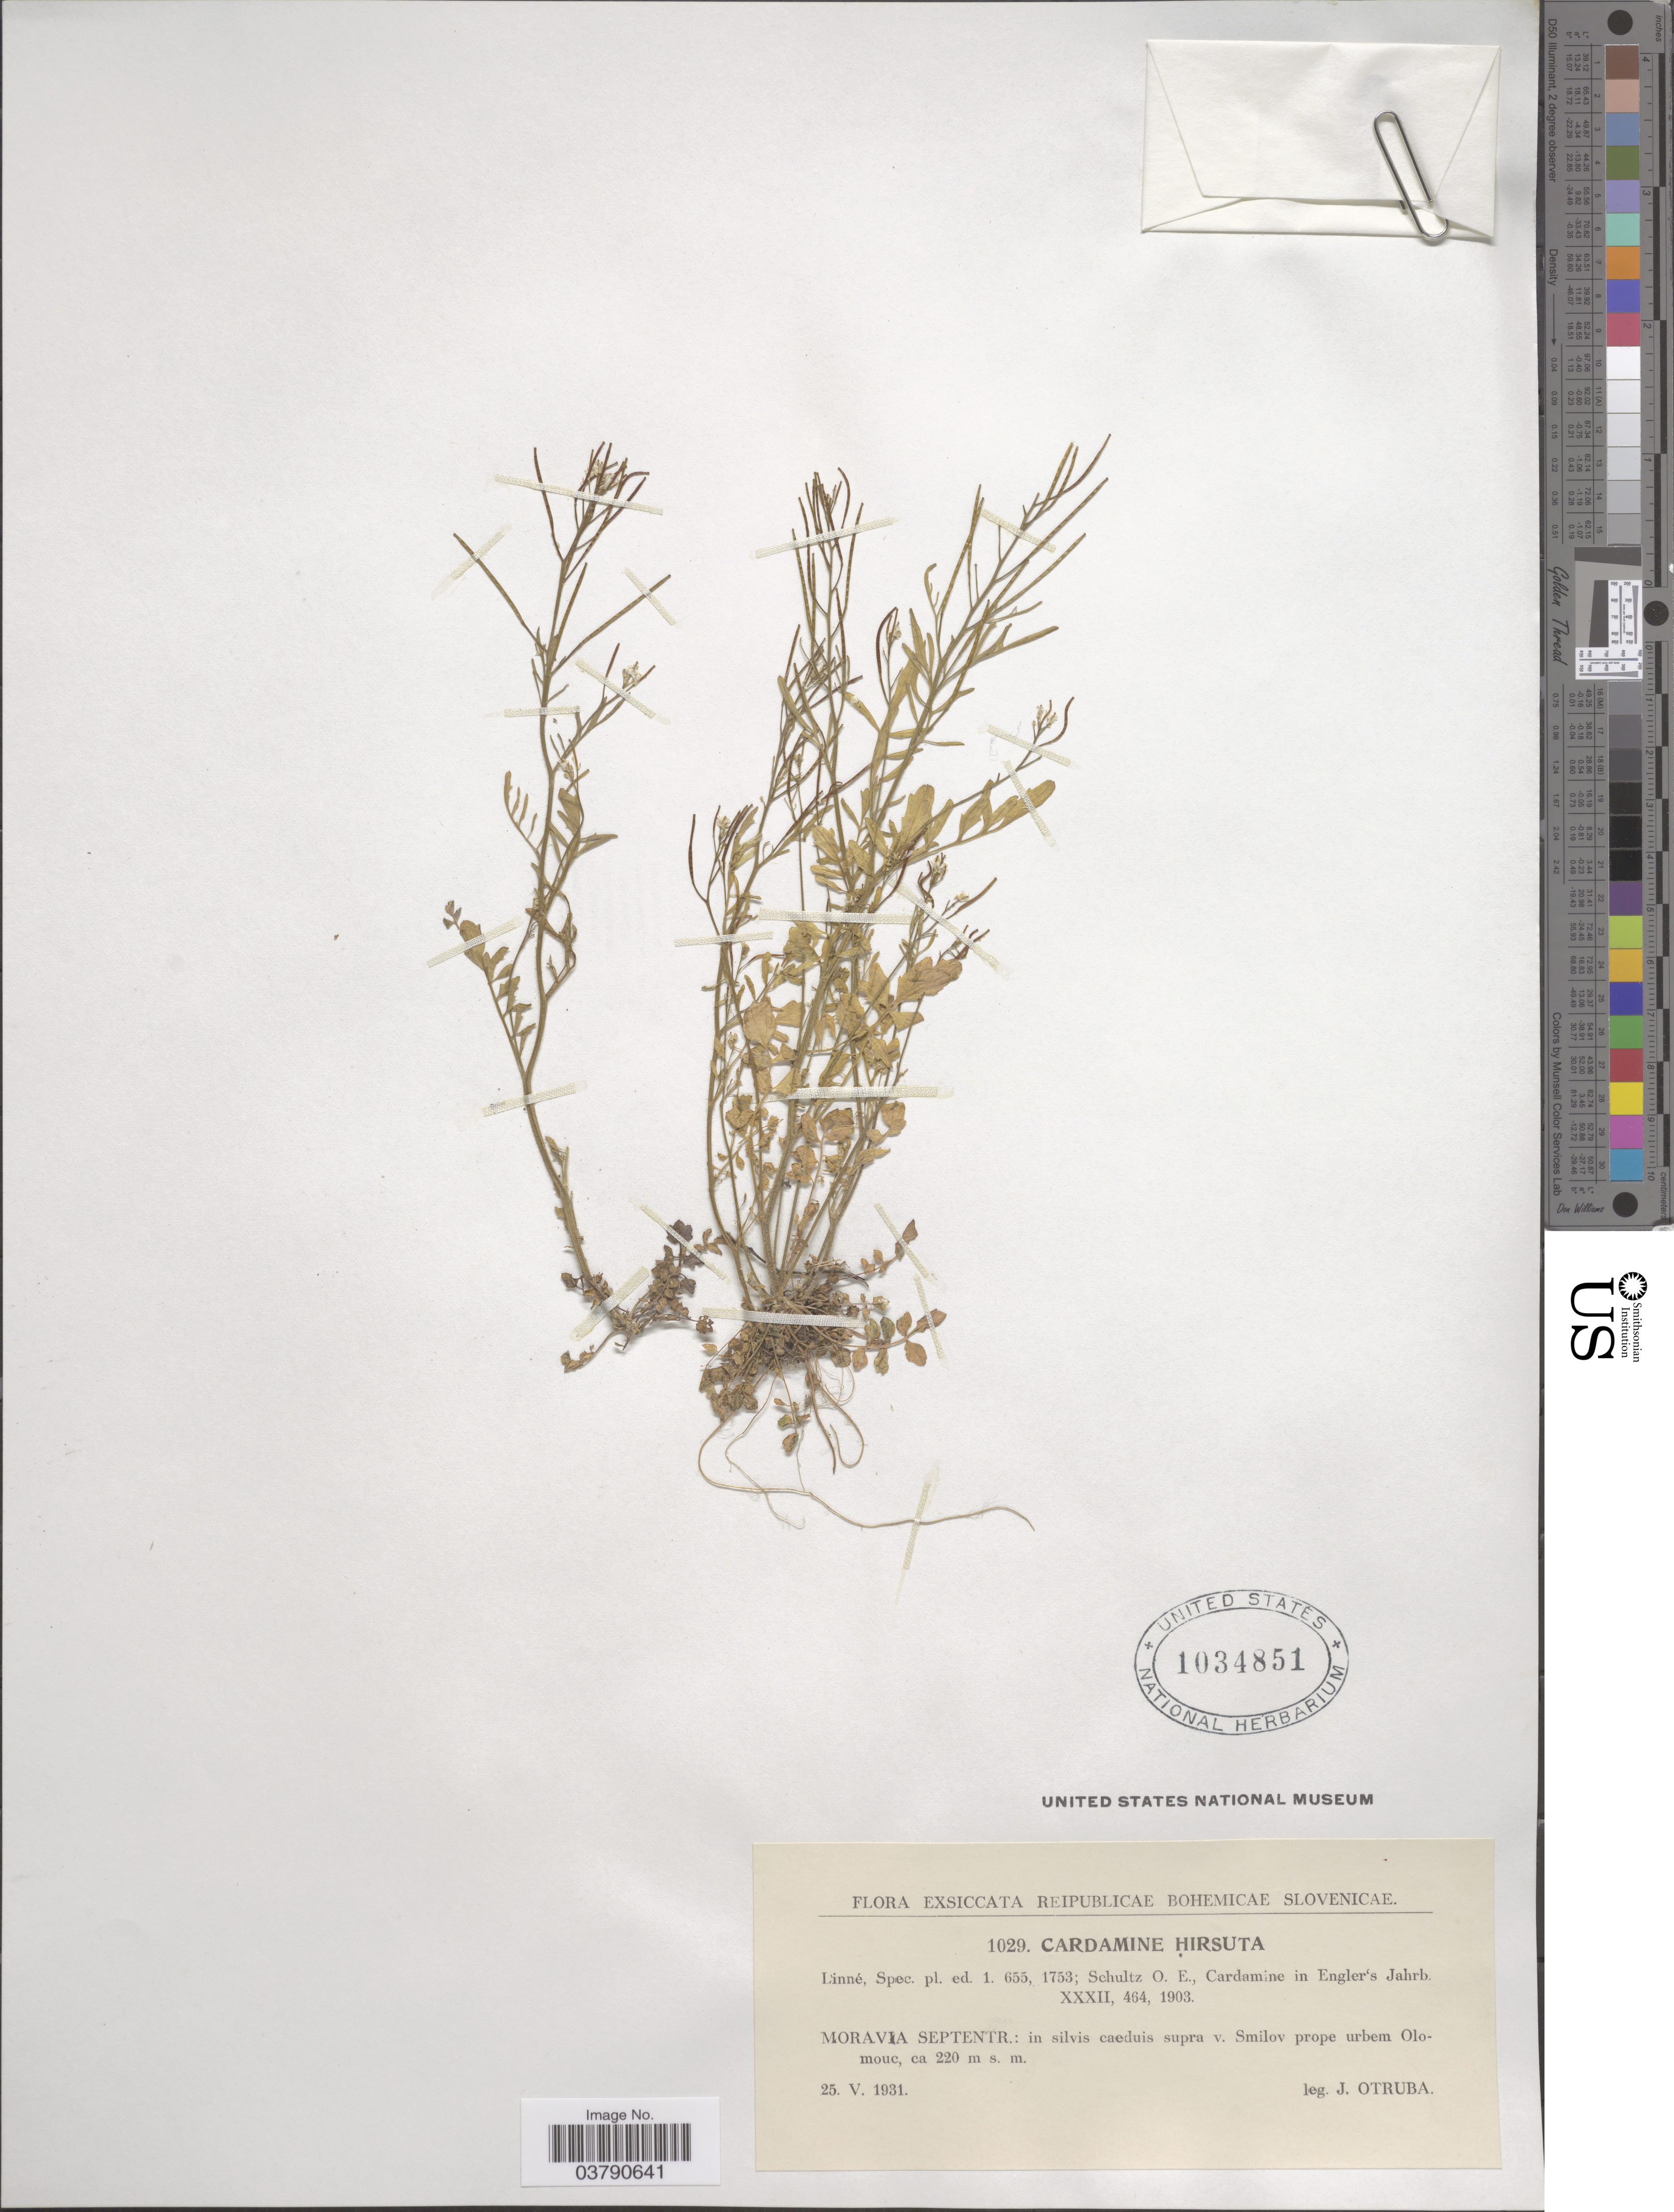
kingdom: Plantae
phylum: Tracheophyta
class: Magnoliopsida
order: Brassicales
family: Brassicaceae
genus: Cardamine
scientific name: Cardamine hirsuta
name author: L.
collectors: J. Otruba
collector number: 1029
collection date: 1931-05-25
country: Czechia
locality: Reipublicae Bohemicae Slovenicae. Moravia Septentr.: in silvis caeduis supra v. Smilov prope urbem Olomouc.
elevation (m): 220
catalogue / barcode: US 1034851